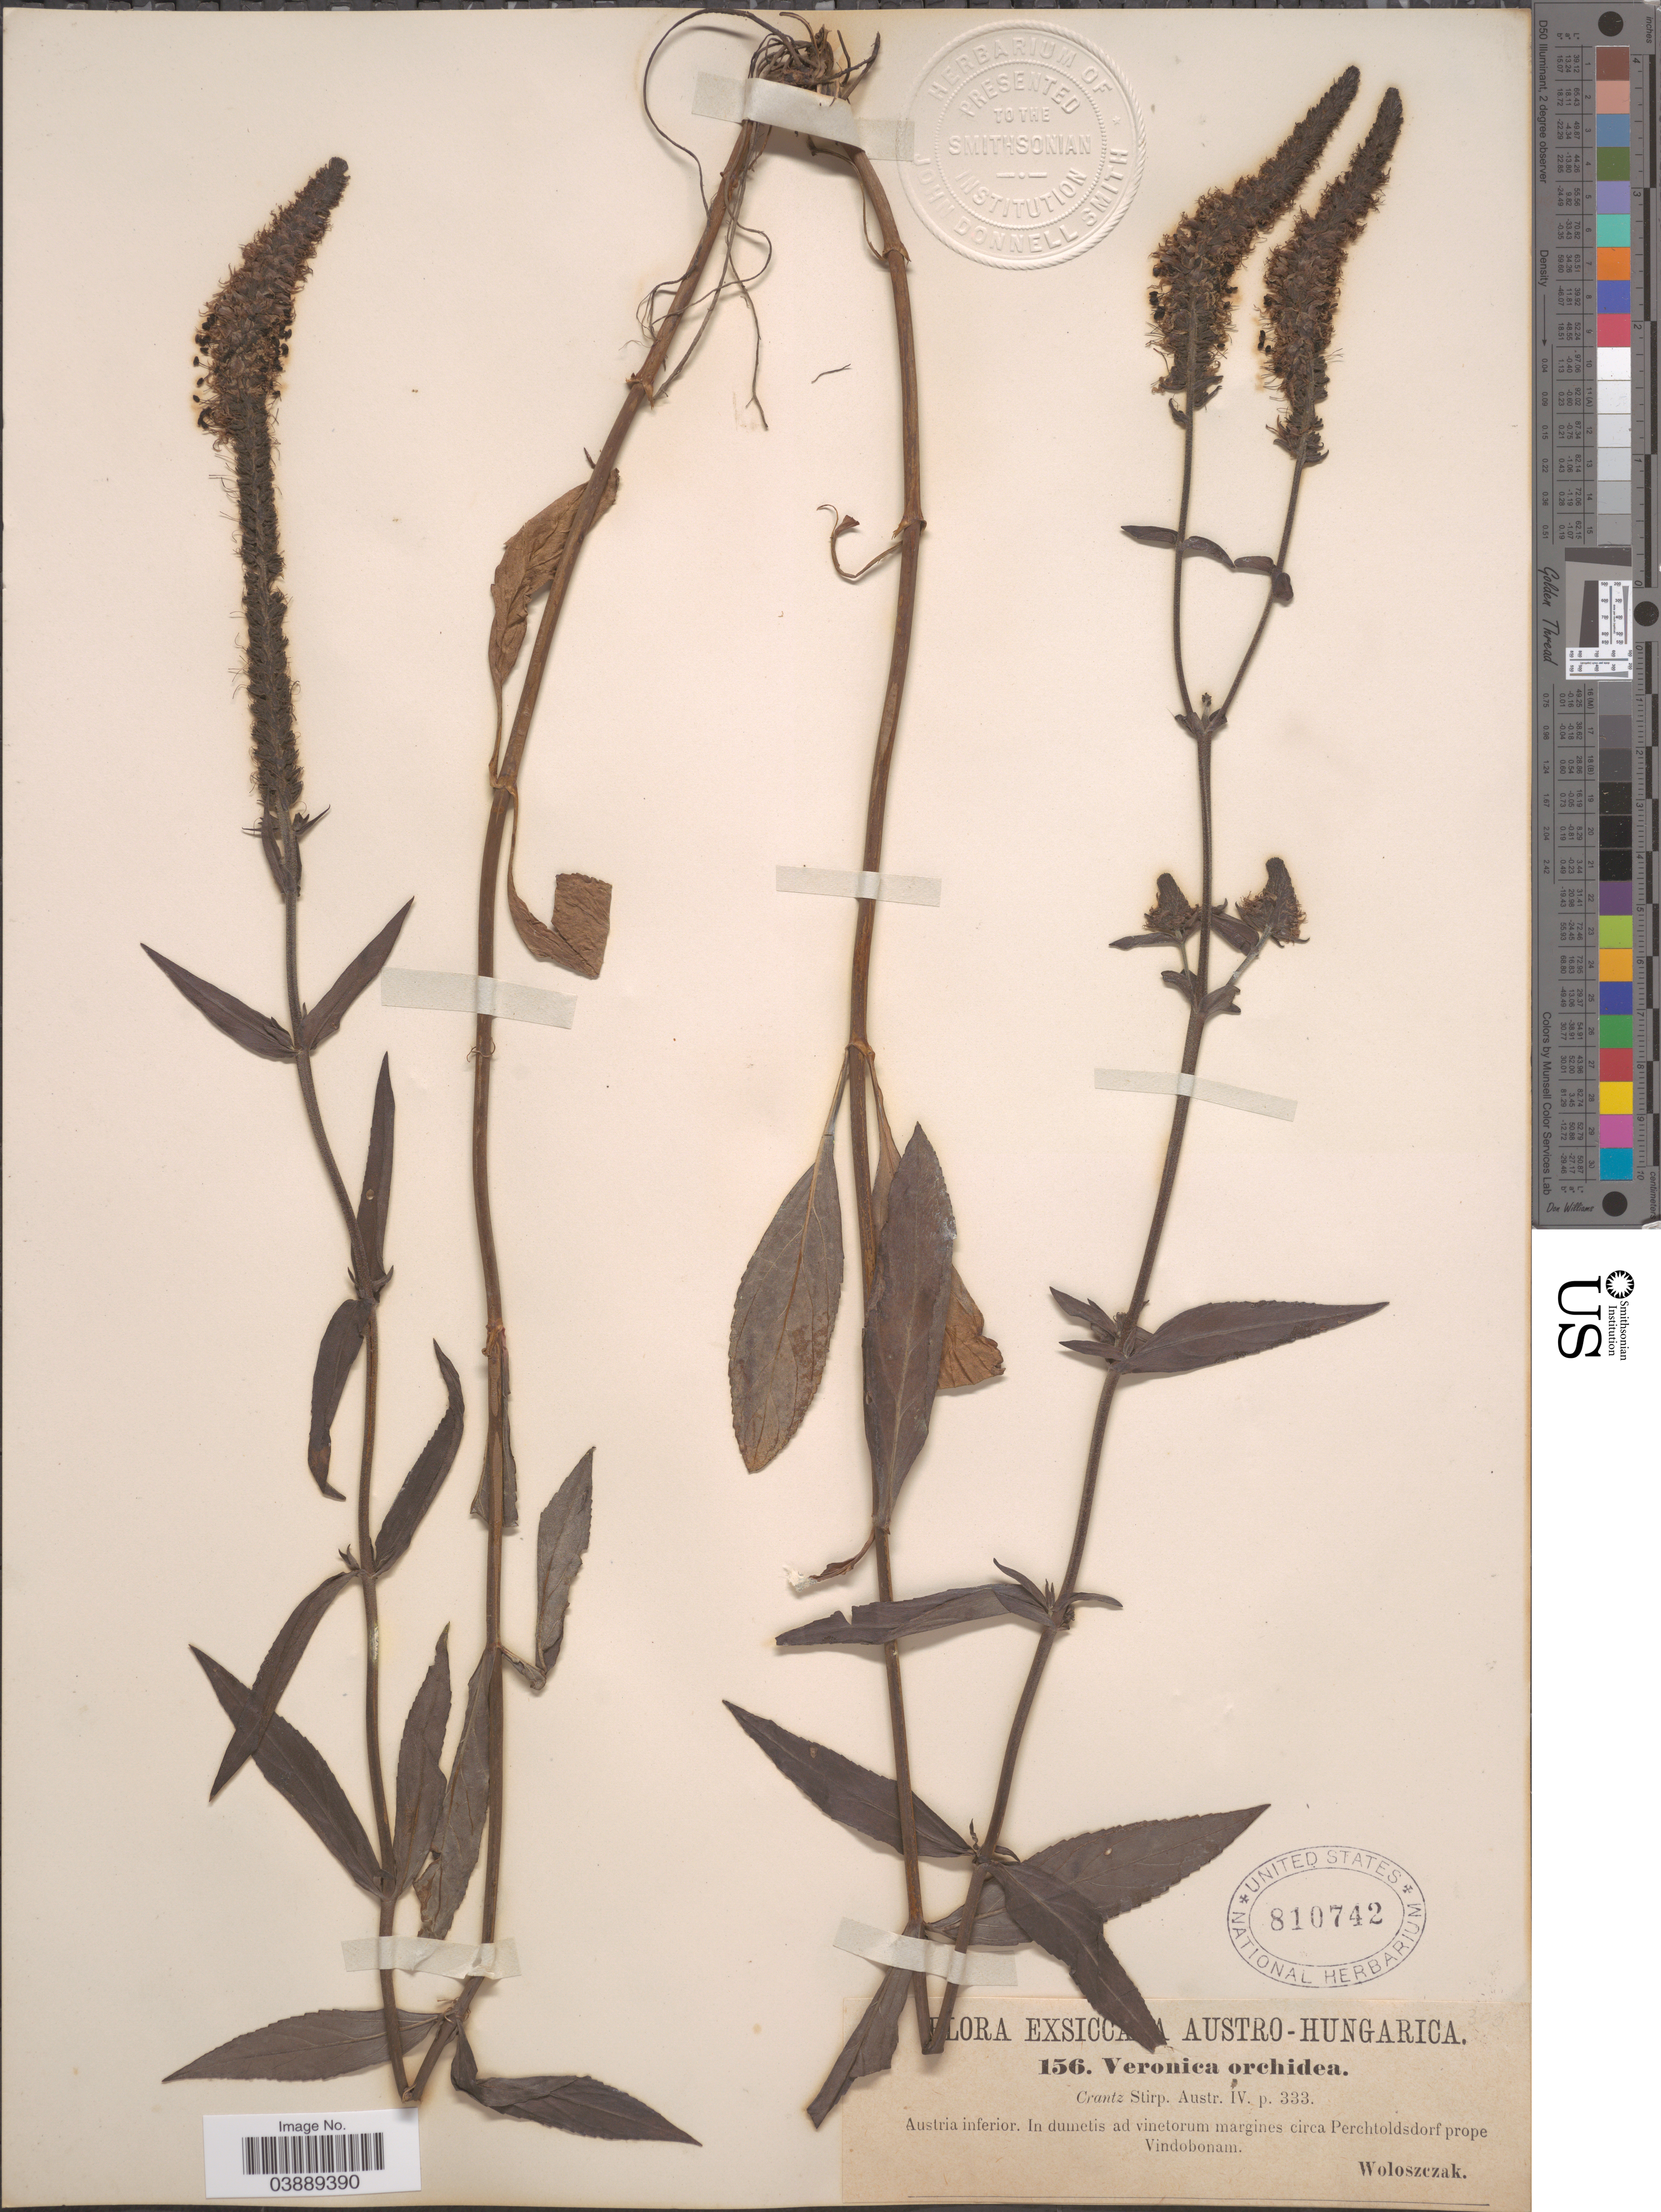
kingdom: Plantae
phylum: Tracheophyta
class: Magnoliopsida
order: Lamiales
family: Plantaginaceae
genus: Veronica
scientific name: Veronica orchidea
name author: Crantz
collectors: -. Woloszczk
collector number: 156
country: Austria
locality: Austro-Hungarica. Austria inferior. In dumetis ad vinetorum margines circa Perchtoldsdorf prope Vindobonam.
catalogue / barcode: US 810742